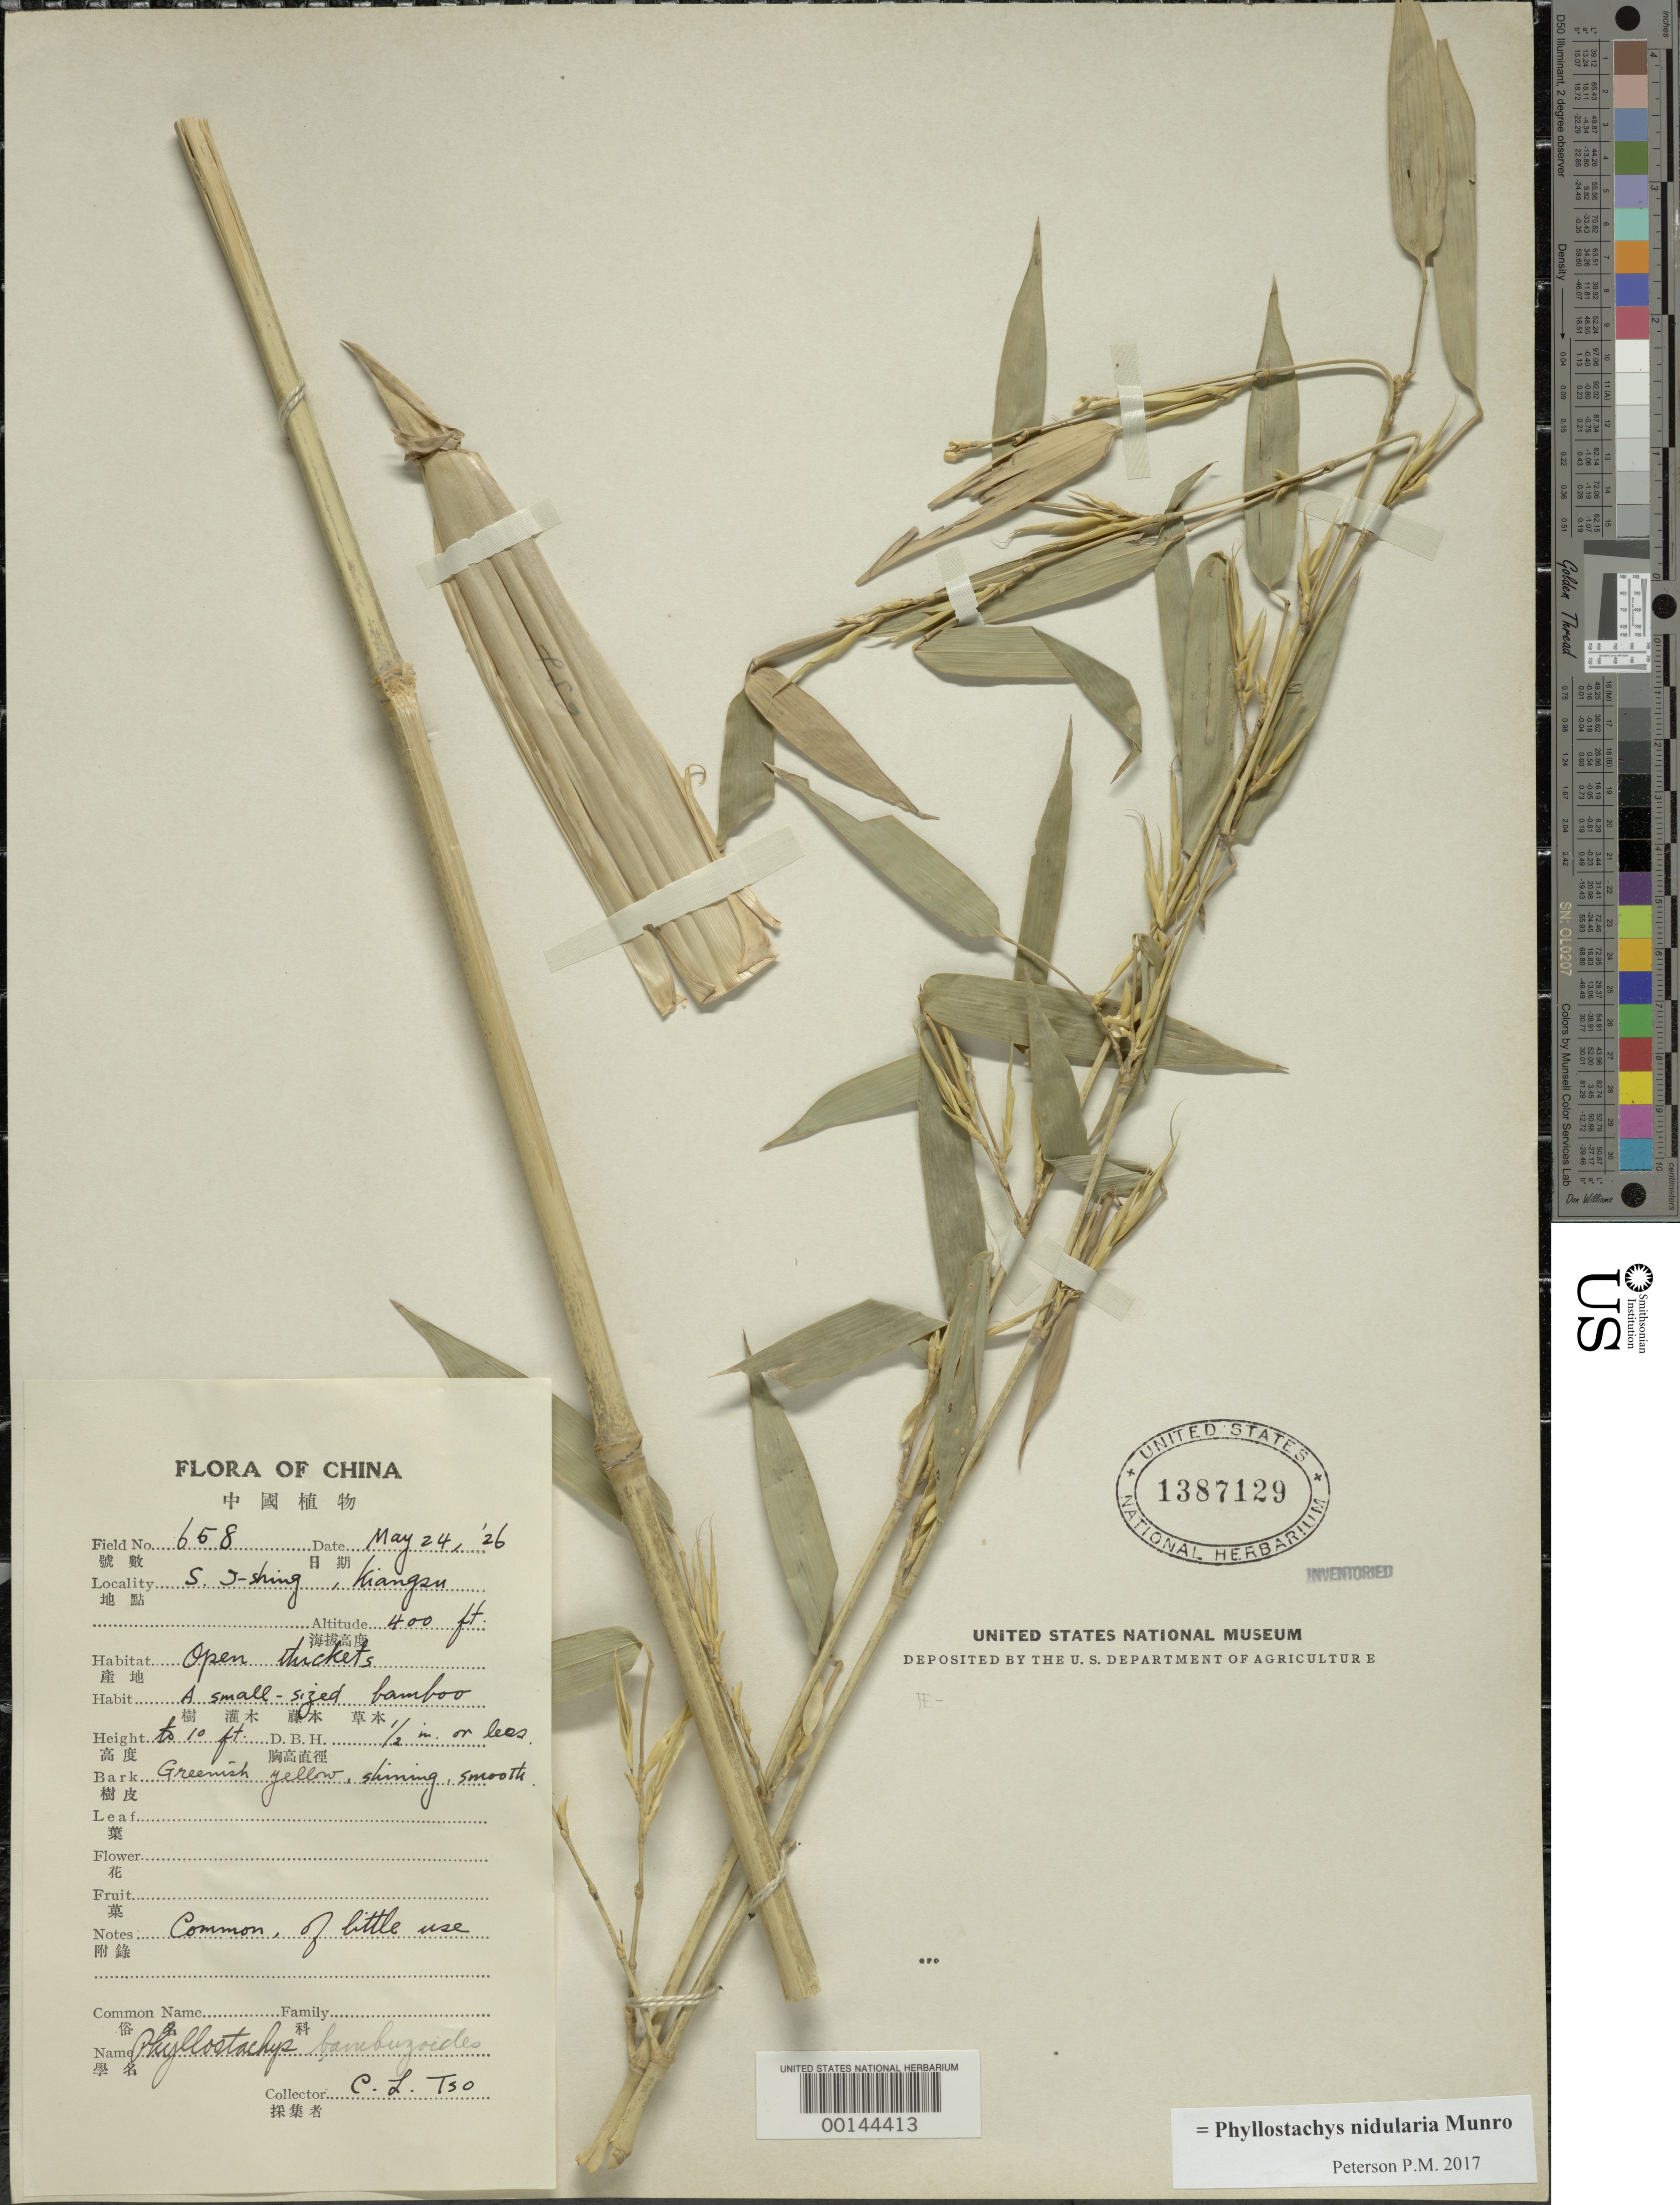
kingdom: Plantae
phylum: Tracheophyta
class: Liliopsida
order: Poales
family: Poaceae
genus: Phyllostachys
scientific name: Phyllostachys nidularia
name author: Munro ex Fenzi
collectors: W. T. Tsang & K. C. Wong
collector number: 658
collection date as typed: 24 May 1926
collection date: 1926-05-24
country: China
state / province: Jiangsu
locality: S. s-shing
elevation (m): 122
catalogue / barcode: US 1387129